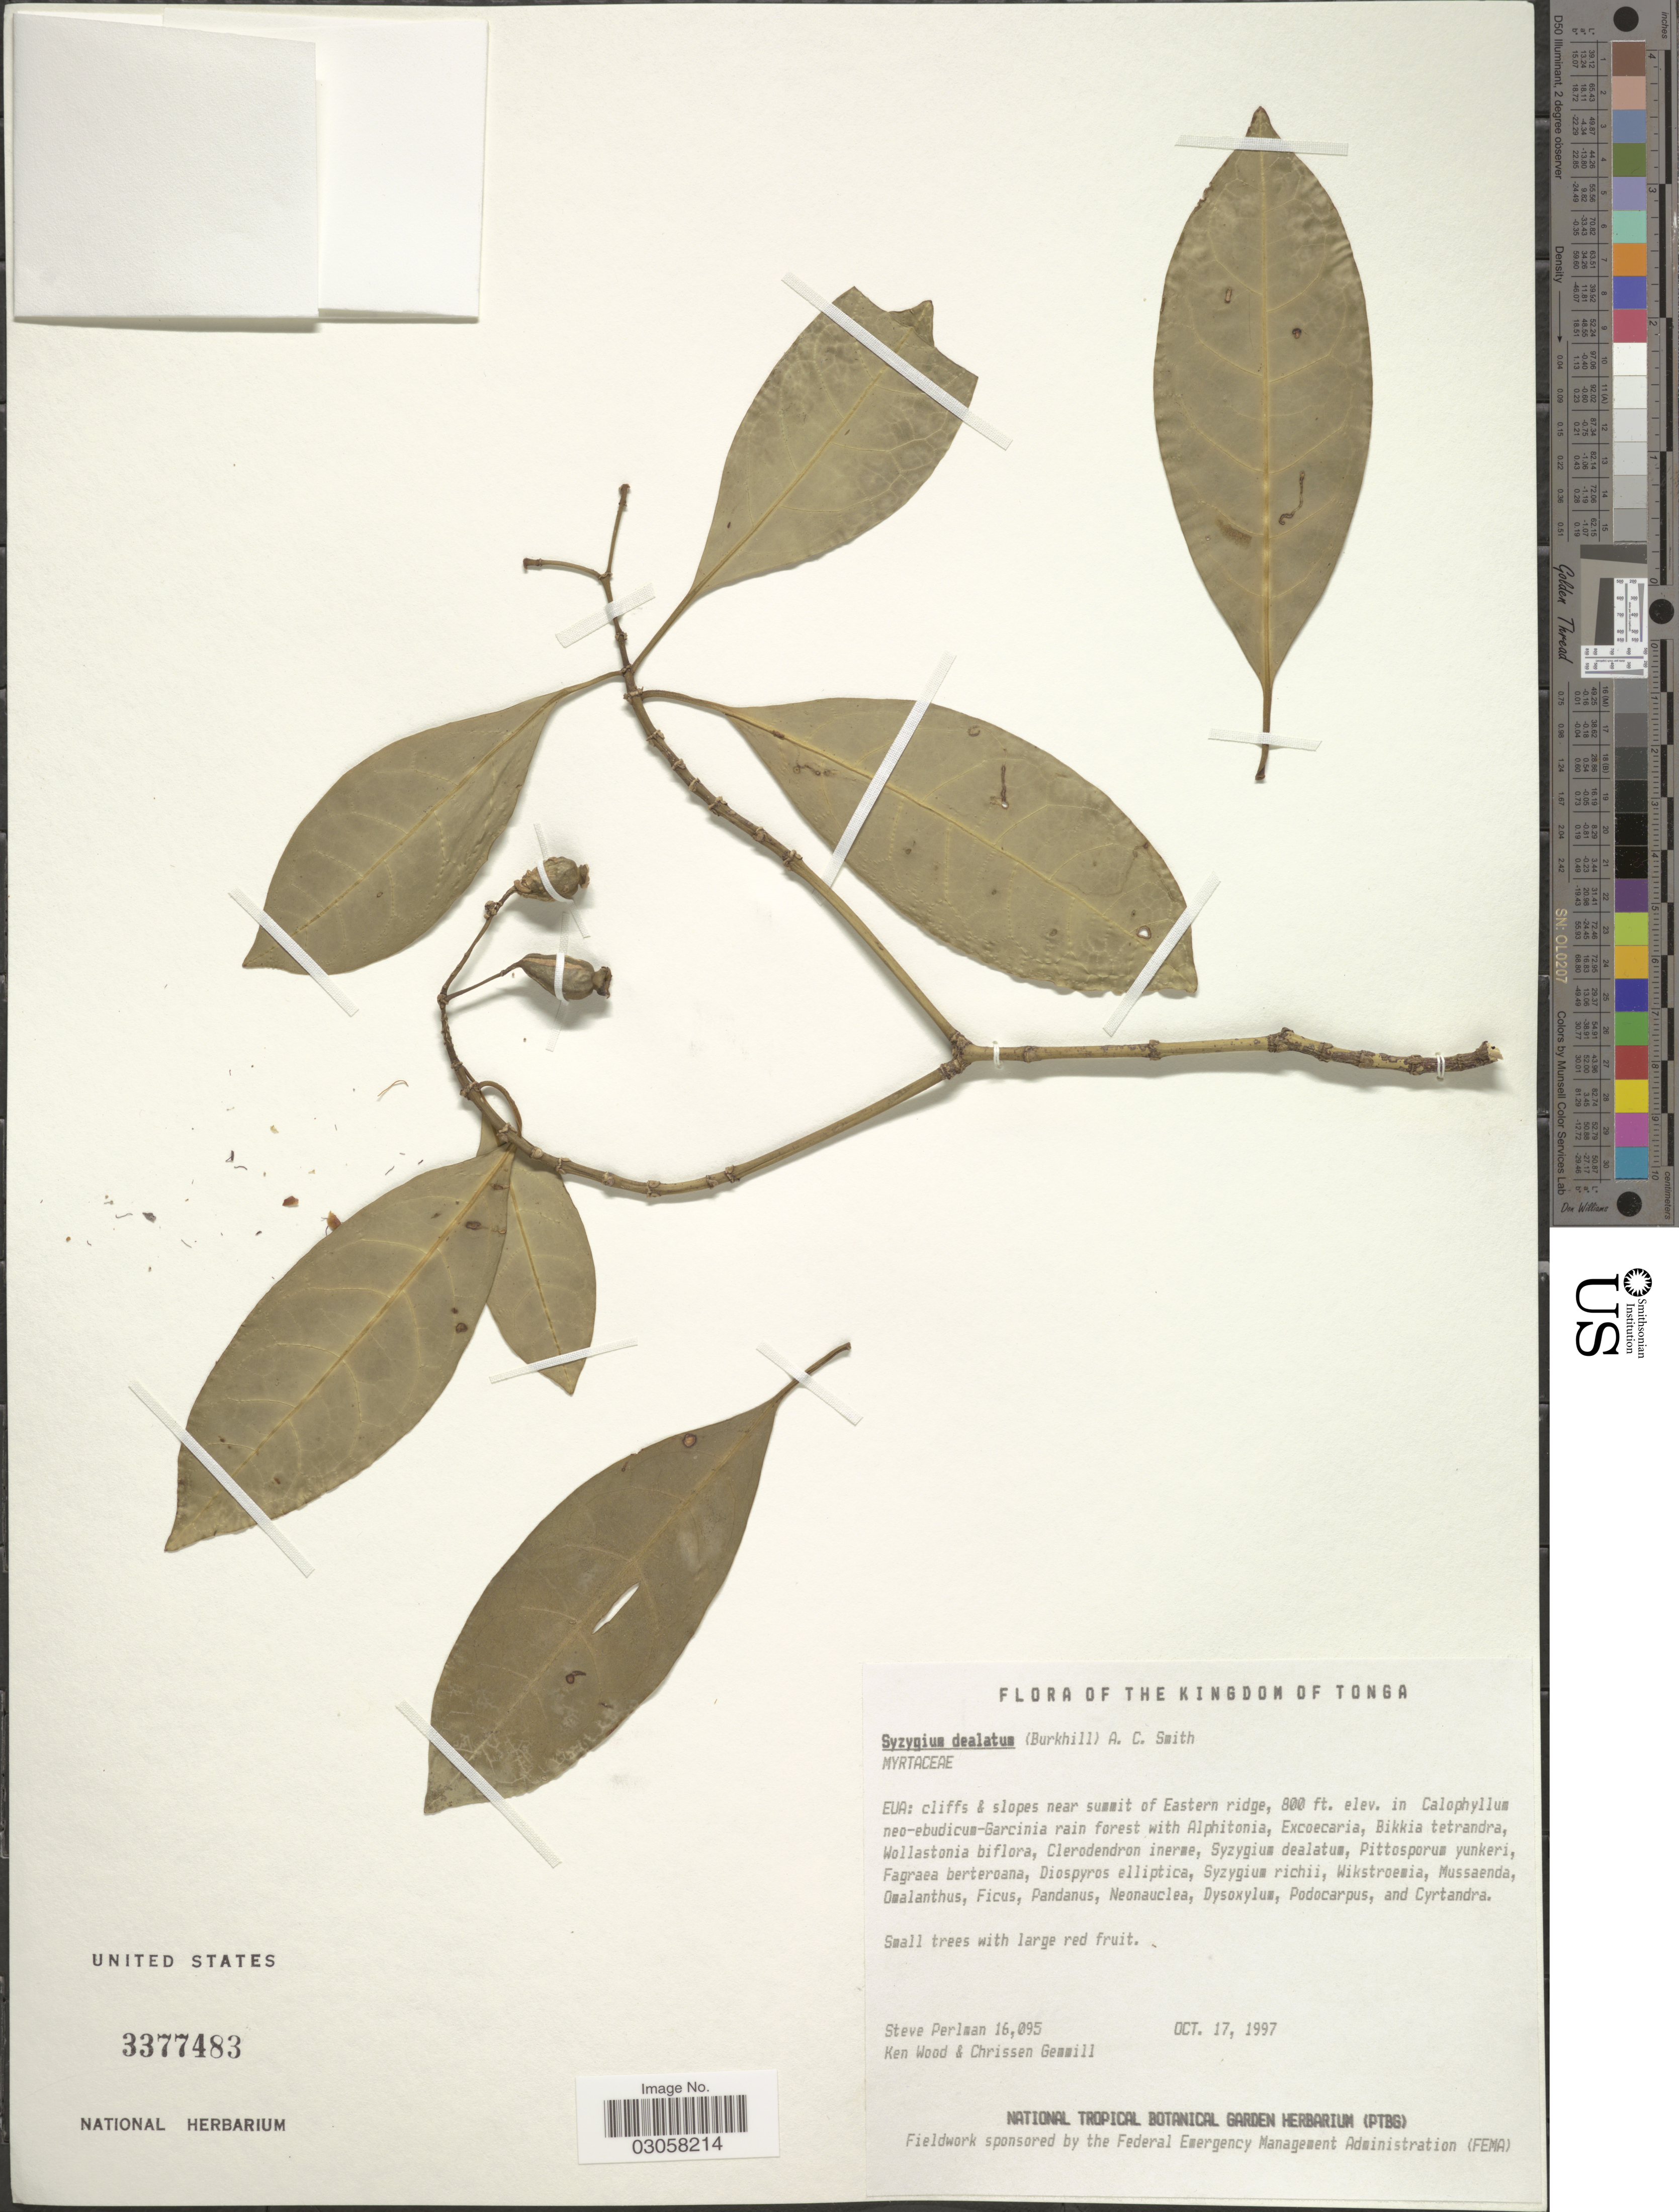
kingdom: Plantae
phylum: Tracheophyta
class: Magnoliopsida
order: Myrtales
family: Myrtaceae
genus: Syzygium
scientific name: Syzygium dealbatum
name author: (Burkhill) A.C. Sm.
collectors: S. Perlman, K. Wood & C. Gemmill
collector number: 16095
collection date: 1997-10-17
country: Tonga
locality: The Kingdom of Tonga. Eua: cliffs & slopes near summit of Eastern ridge.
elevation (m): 244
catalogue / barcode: US 3377483